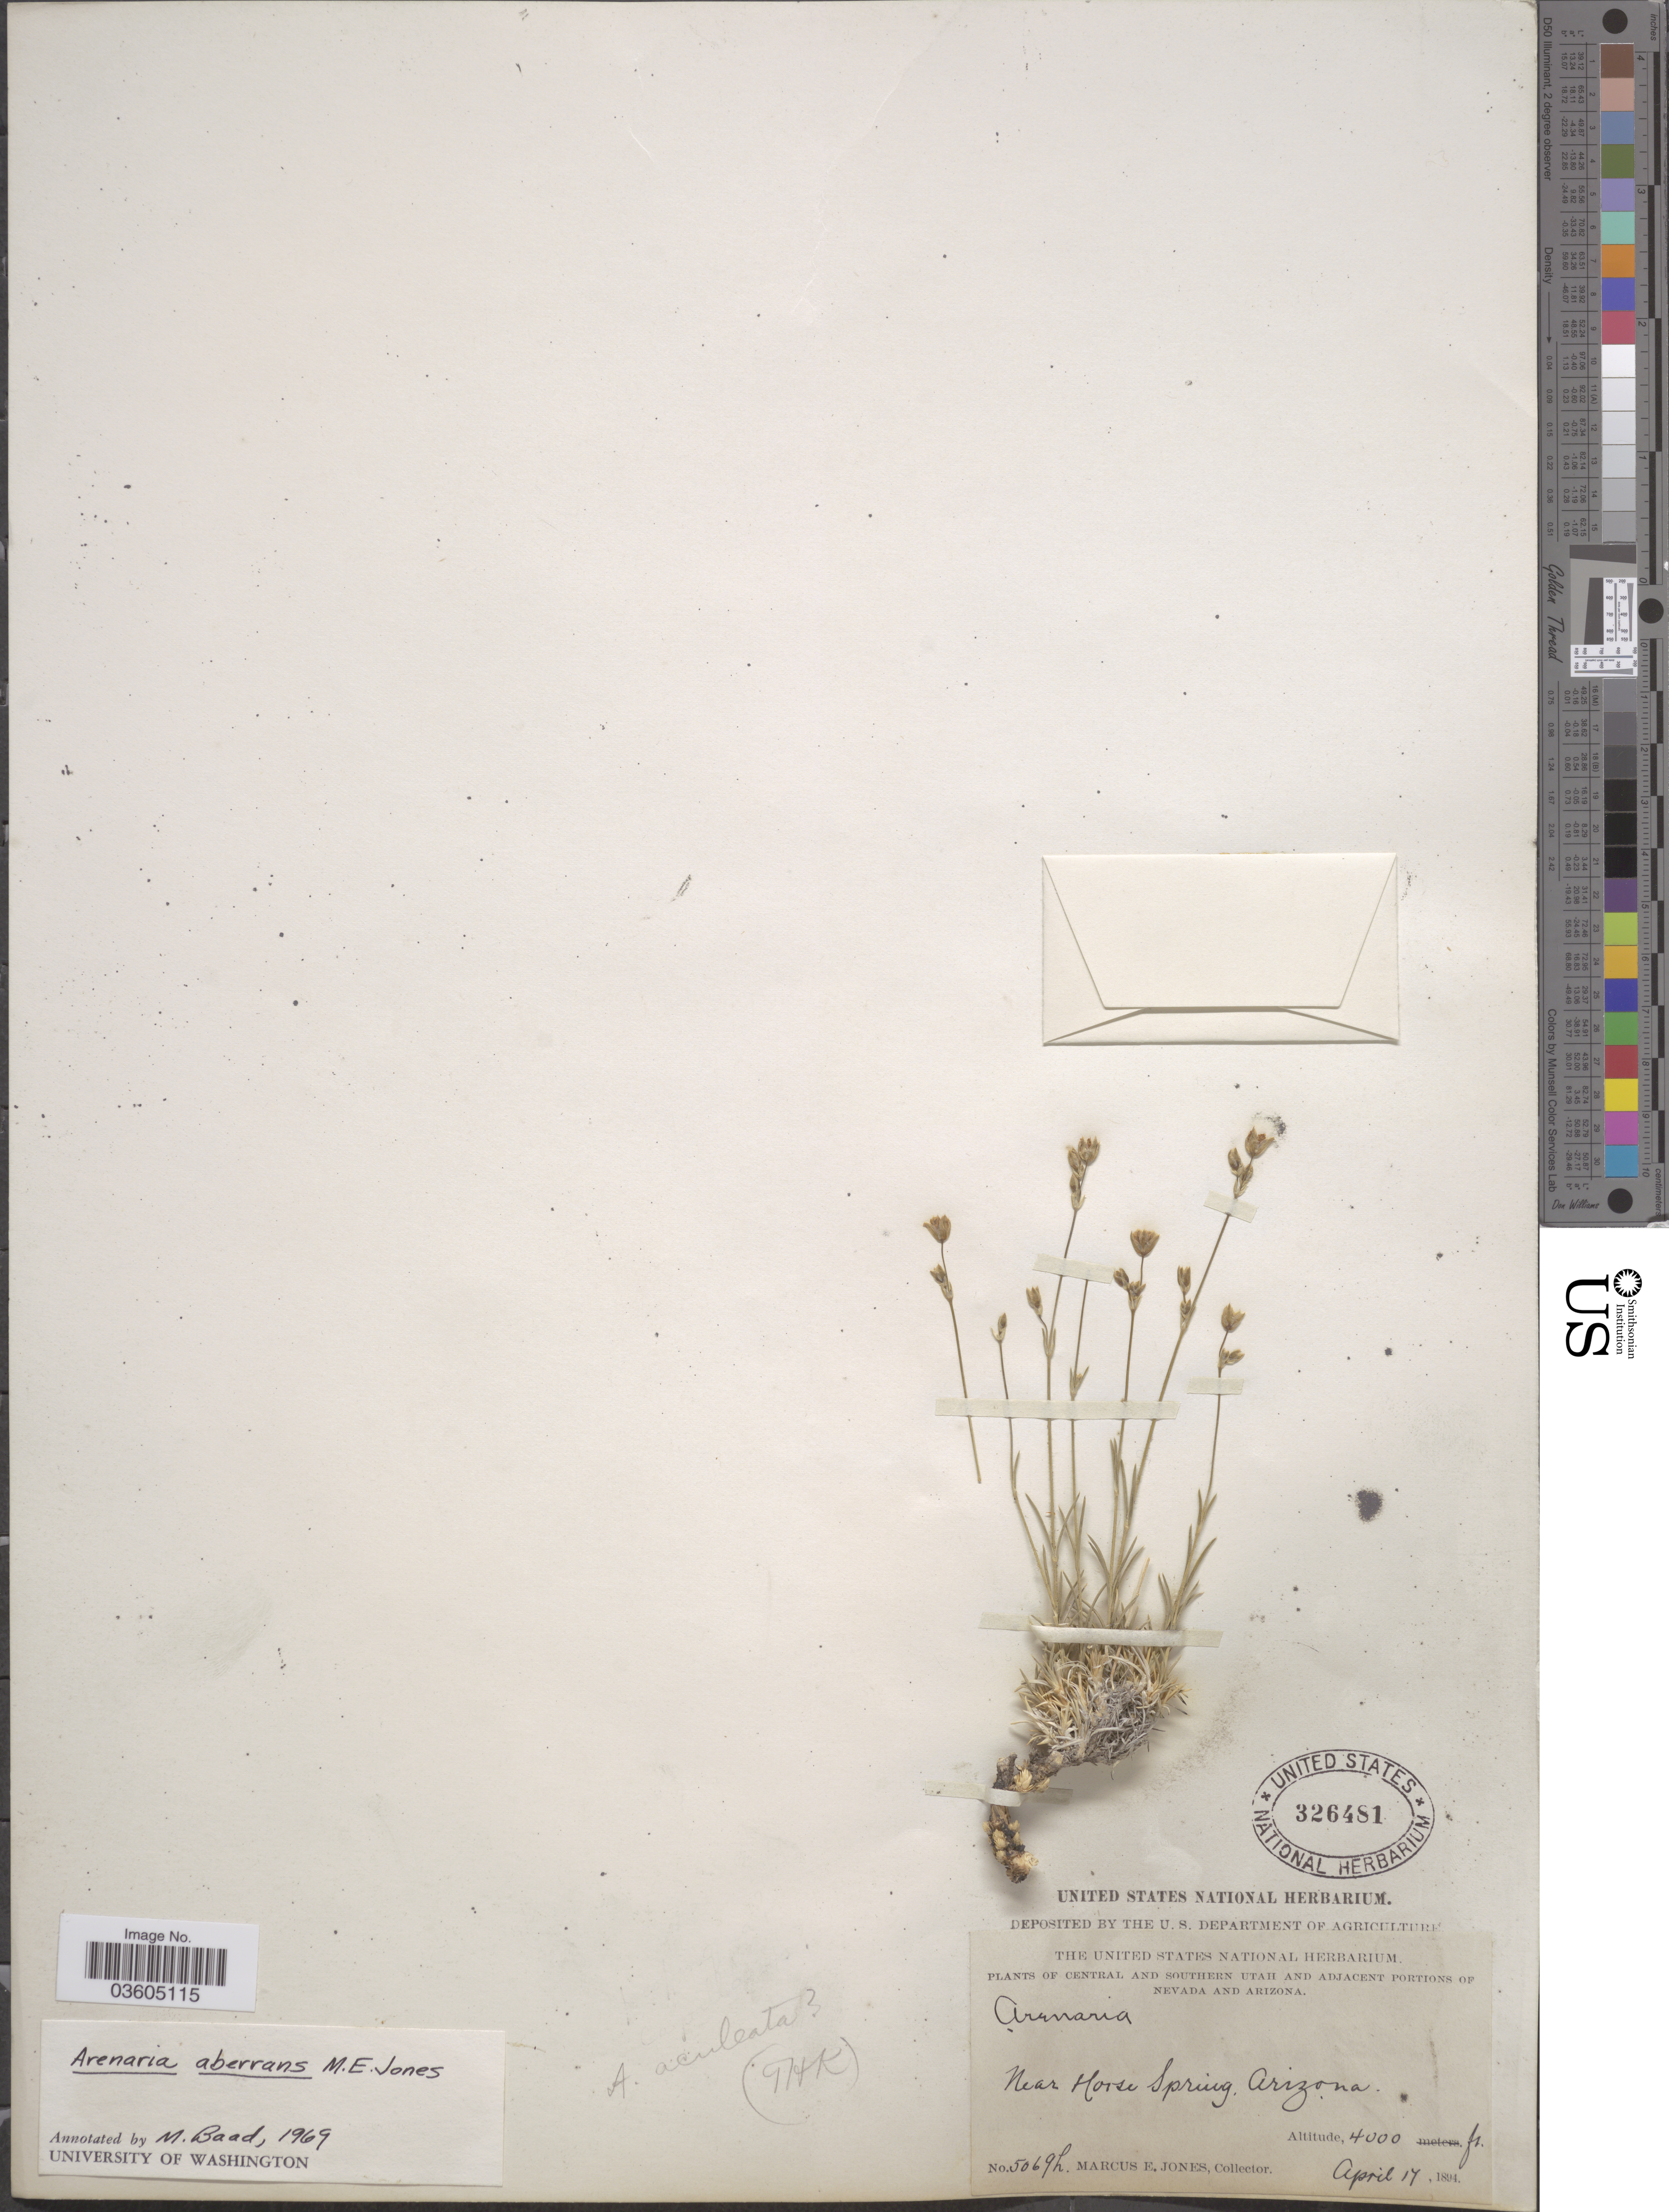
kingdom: Plantae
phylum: Tracheophyta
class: Magnoliopsida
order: Caryophyllales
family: Caryophyllaceae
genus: Eremogone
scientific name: Eremogone aberrans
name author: (M.E. Jones) Ikonn.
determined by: U.S. National Herbarium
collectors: M. E. Jones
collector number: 5069h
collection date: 1894-04-17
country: United States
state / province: Arizona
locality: Near Horse Spring.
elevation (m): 1219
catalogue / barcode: US 326481